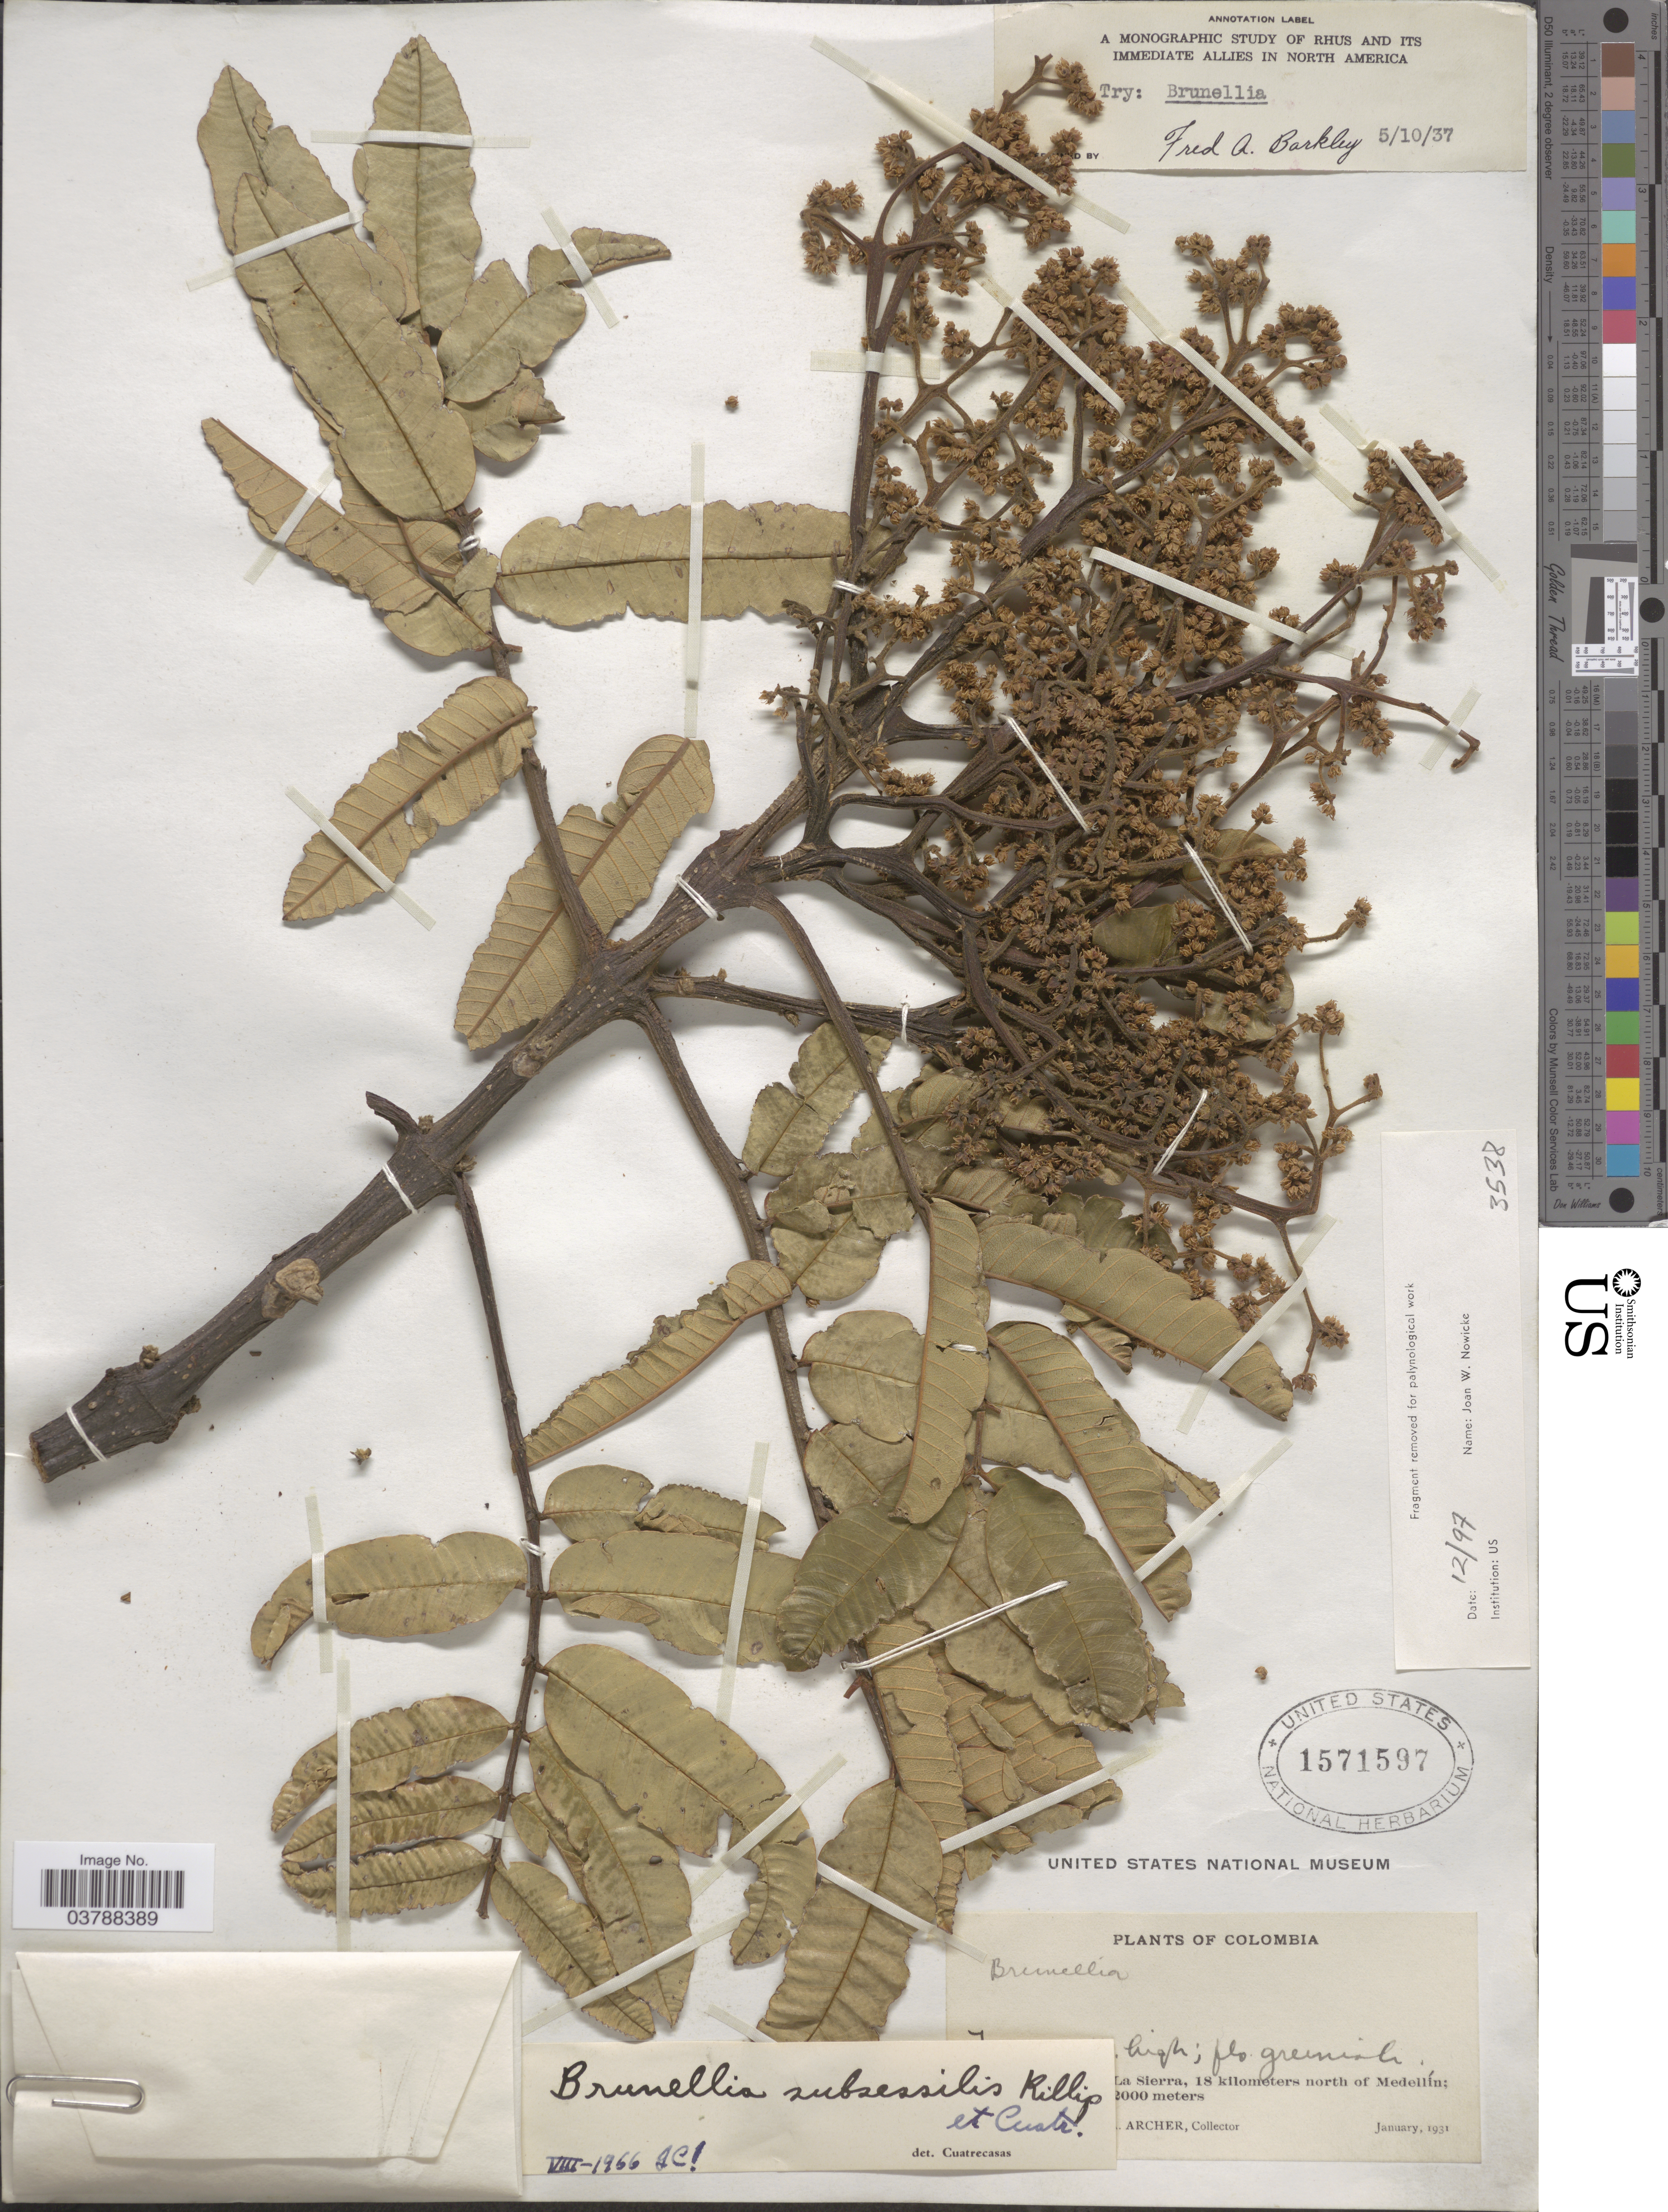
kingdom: Plantae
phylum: Tracheophyta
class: Magnoliopsida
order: Oxalidales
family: Brunelliaceae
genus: Brunellia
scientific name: Brunellia subsessilis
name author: Killip & Cuatrec.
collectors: W. Archer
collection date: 1931-01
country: Colombia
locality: ! La Sierra, 18 kilometers north of Medellín.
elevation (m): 2000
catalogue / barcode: US 1571597